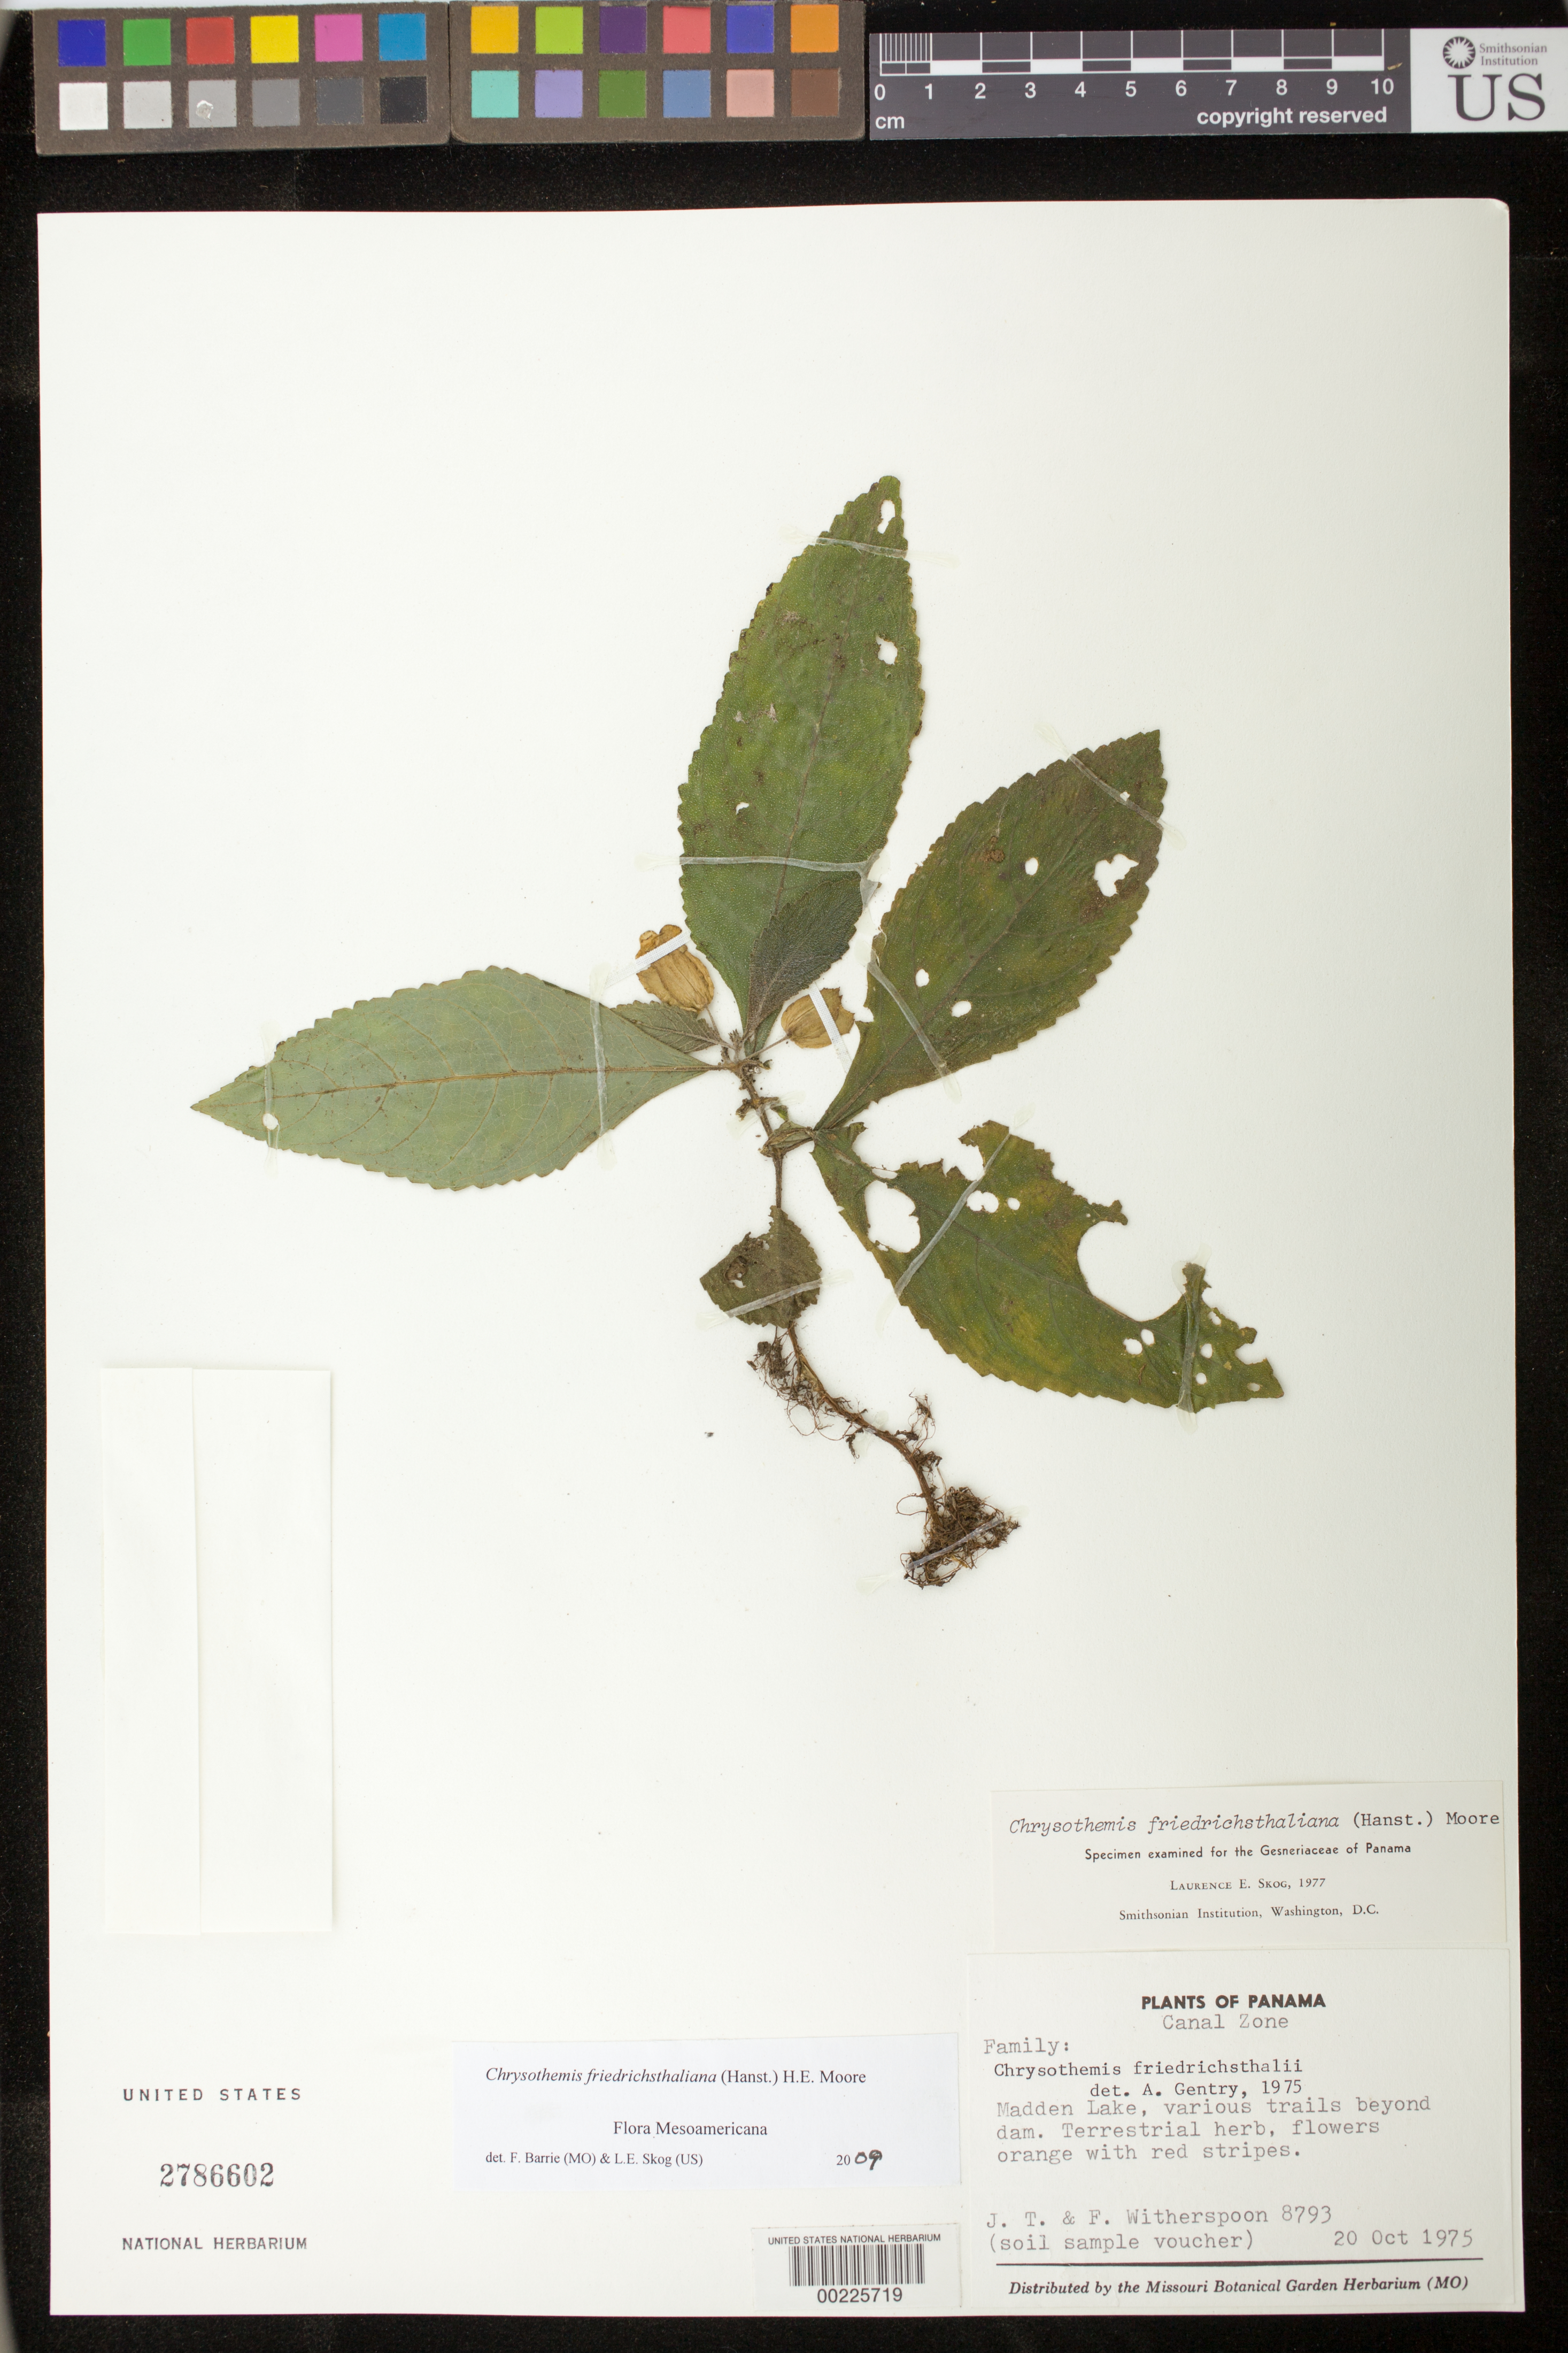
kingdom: Plantae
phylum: Tracheophyta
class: Magnoliopsida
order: Lamiales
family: Gesneriaceae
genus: Chrysothemis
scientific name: Chrysothemis friedrichsthaliana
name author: (Hanst.) H.E. Moore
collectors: J. Witherspoon & F. Witherspoon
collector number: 8793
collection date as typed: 20 Oct 1975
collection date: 1975-10-20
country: Panama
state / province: Colón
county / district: Canal Zone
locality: Madden Lake, various trails beyond dam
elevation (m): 50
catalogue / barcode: US 2786602